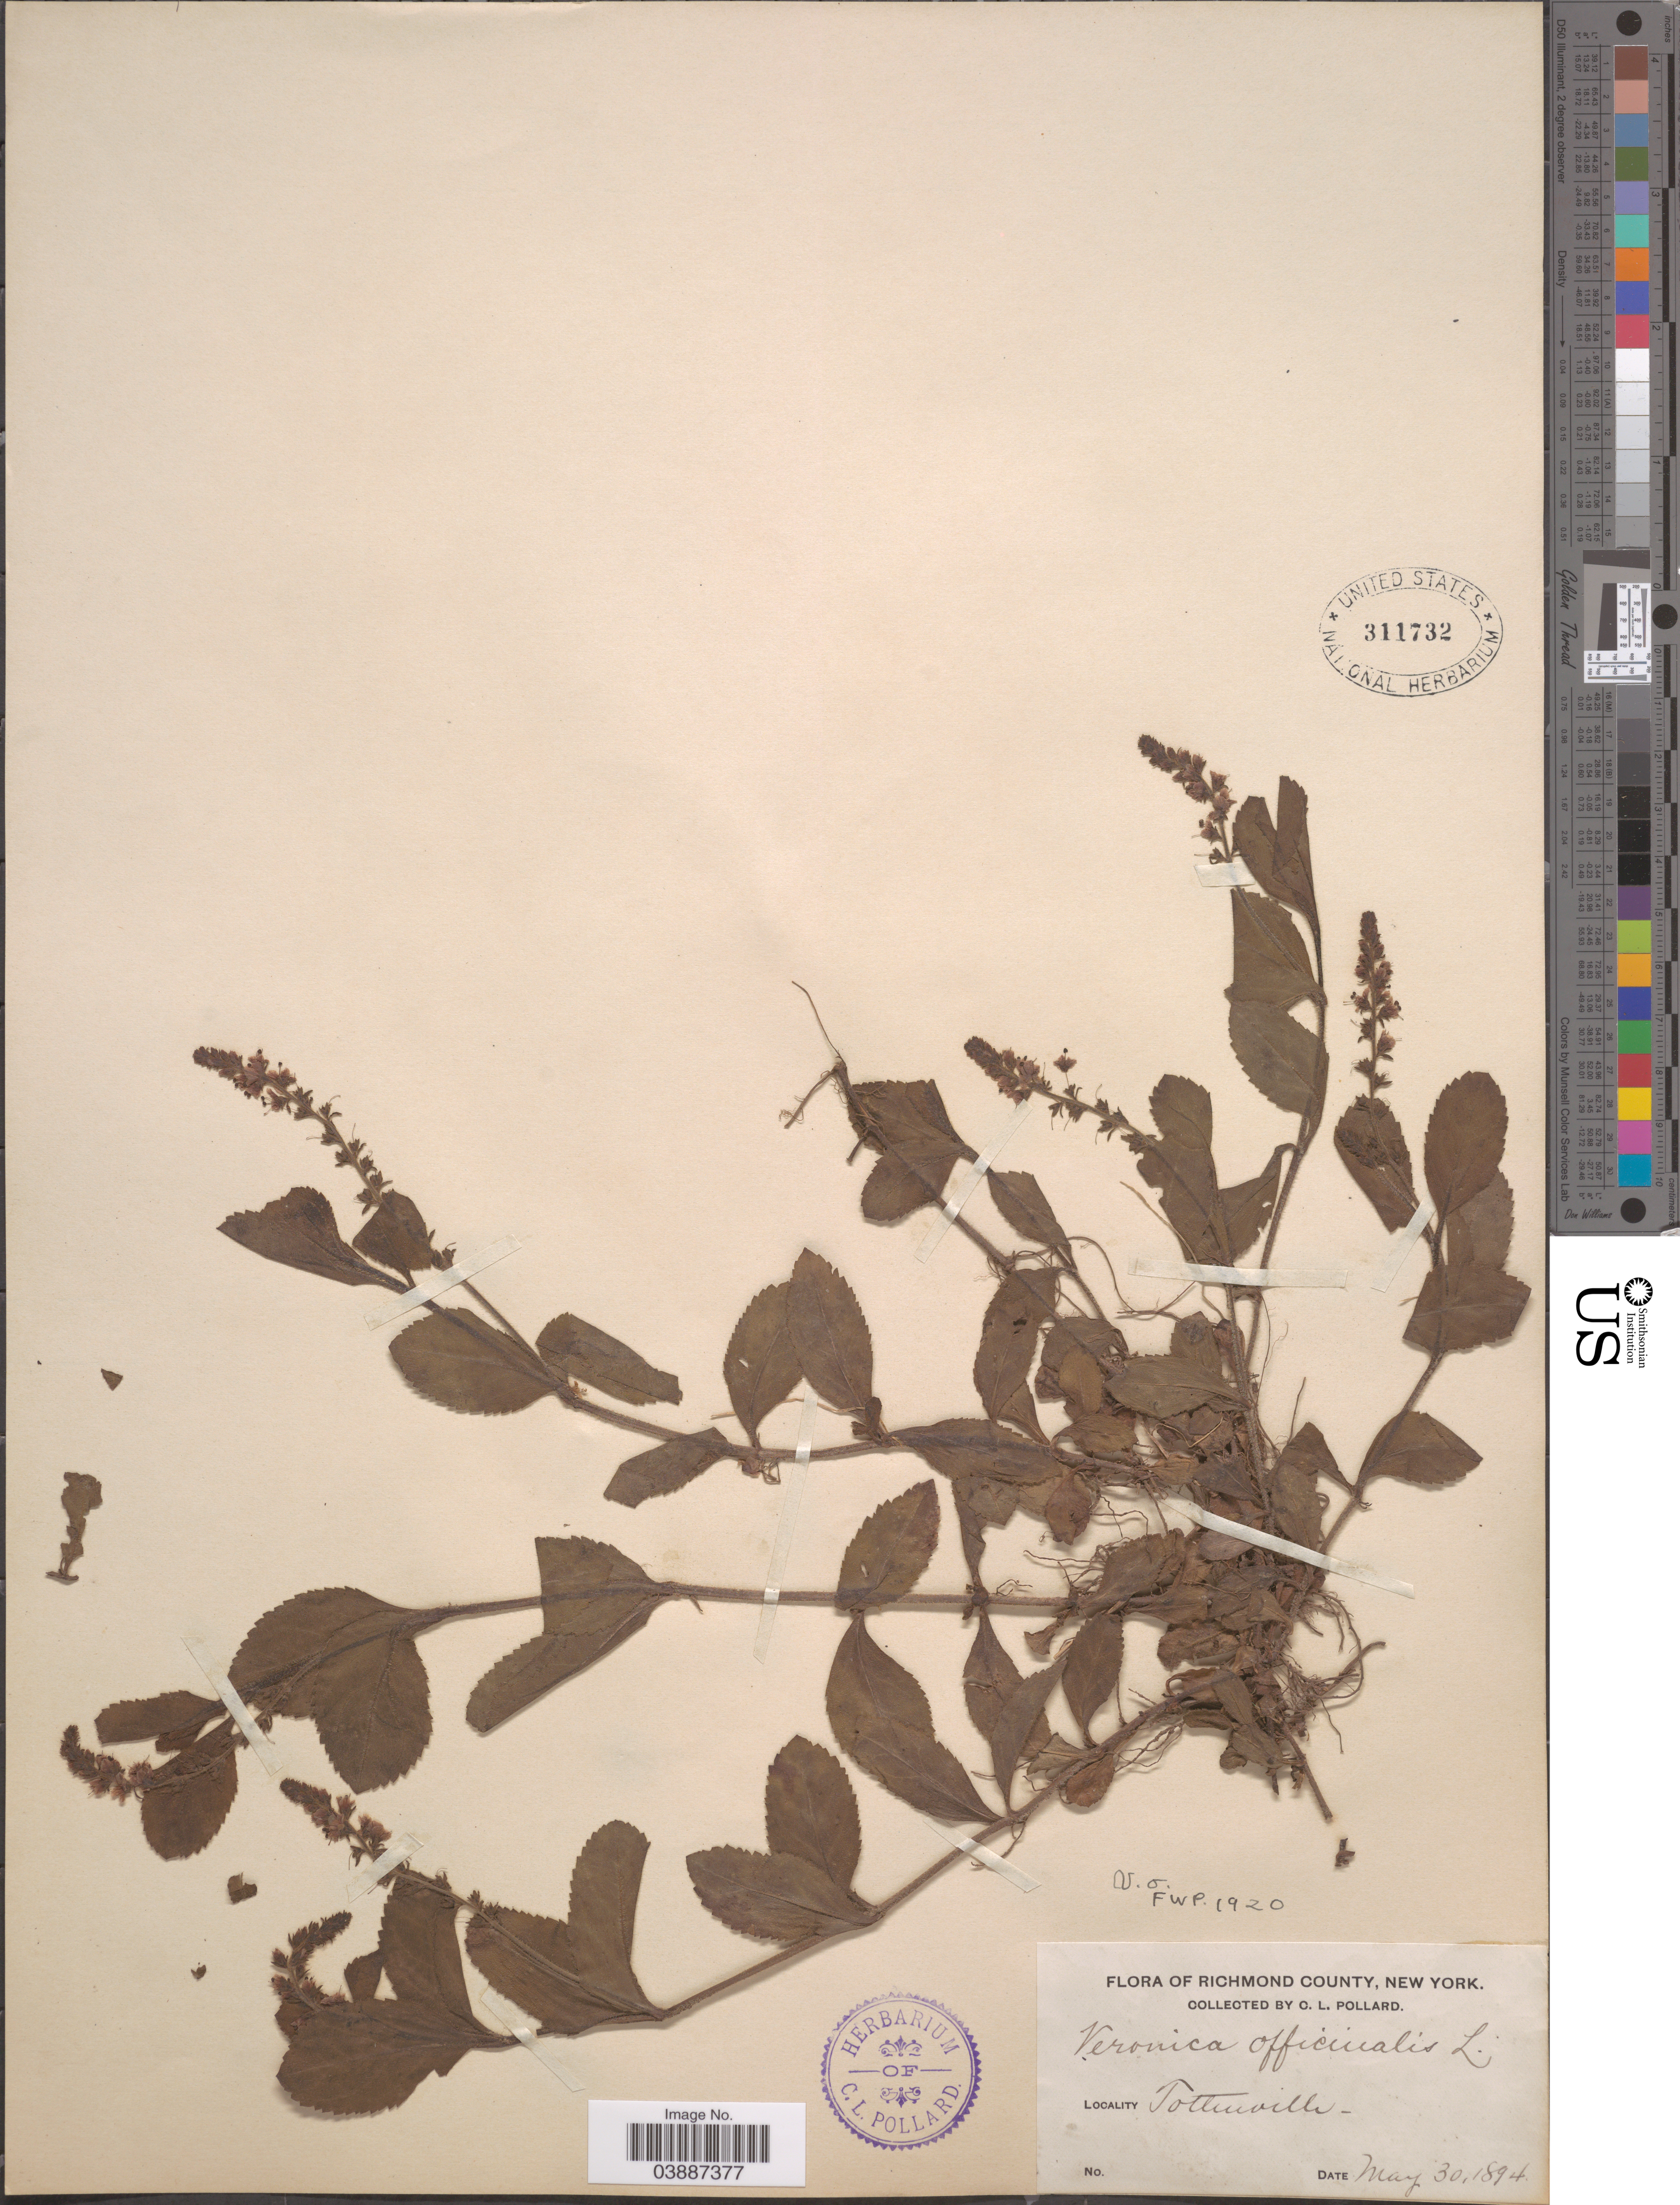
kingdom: Plantae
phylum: Tracheophyta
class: Magnoliopsida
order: Lamiales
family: Plantaginaceae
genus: Veronica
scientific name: Veronica officinalis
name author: L.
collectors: C. L. Pollard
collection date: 1894-05-30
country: United States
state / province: New York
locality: Richmond County. Tottenville.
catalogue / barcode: US 311732